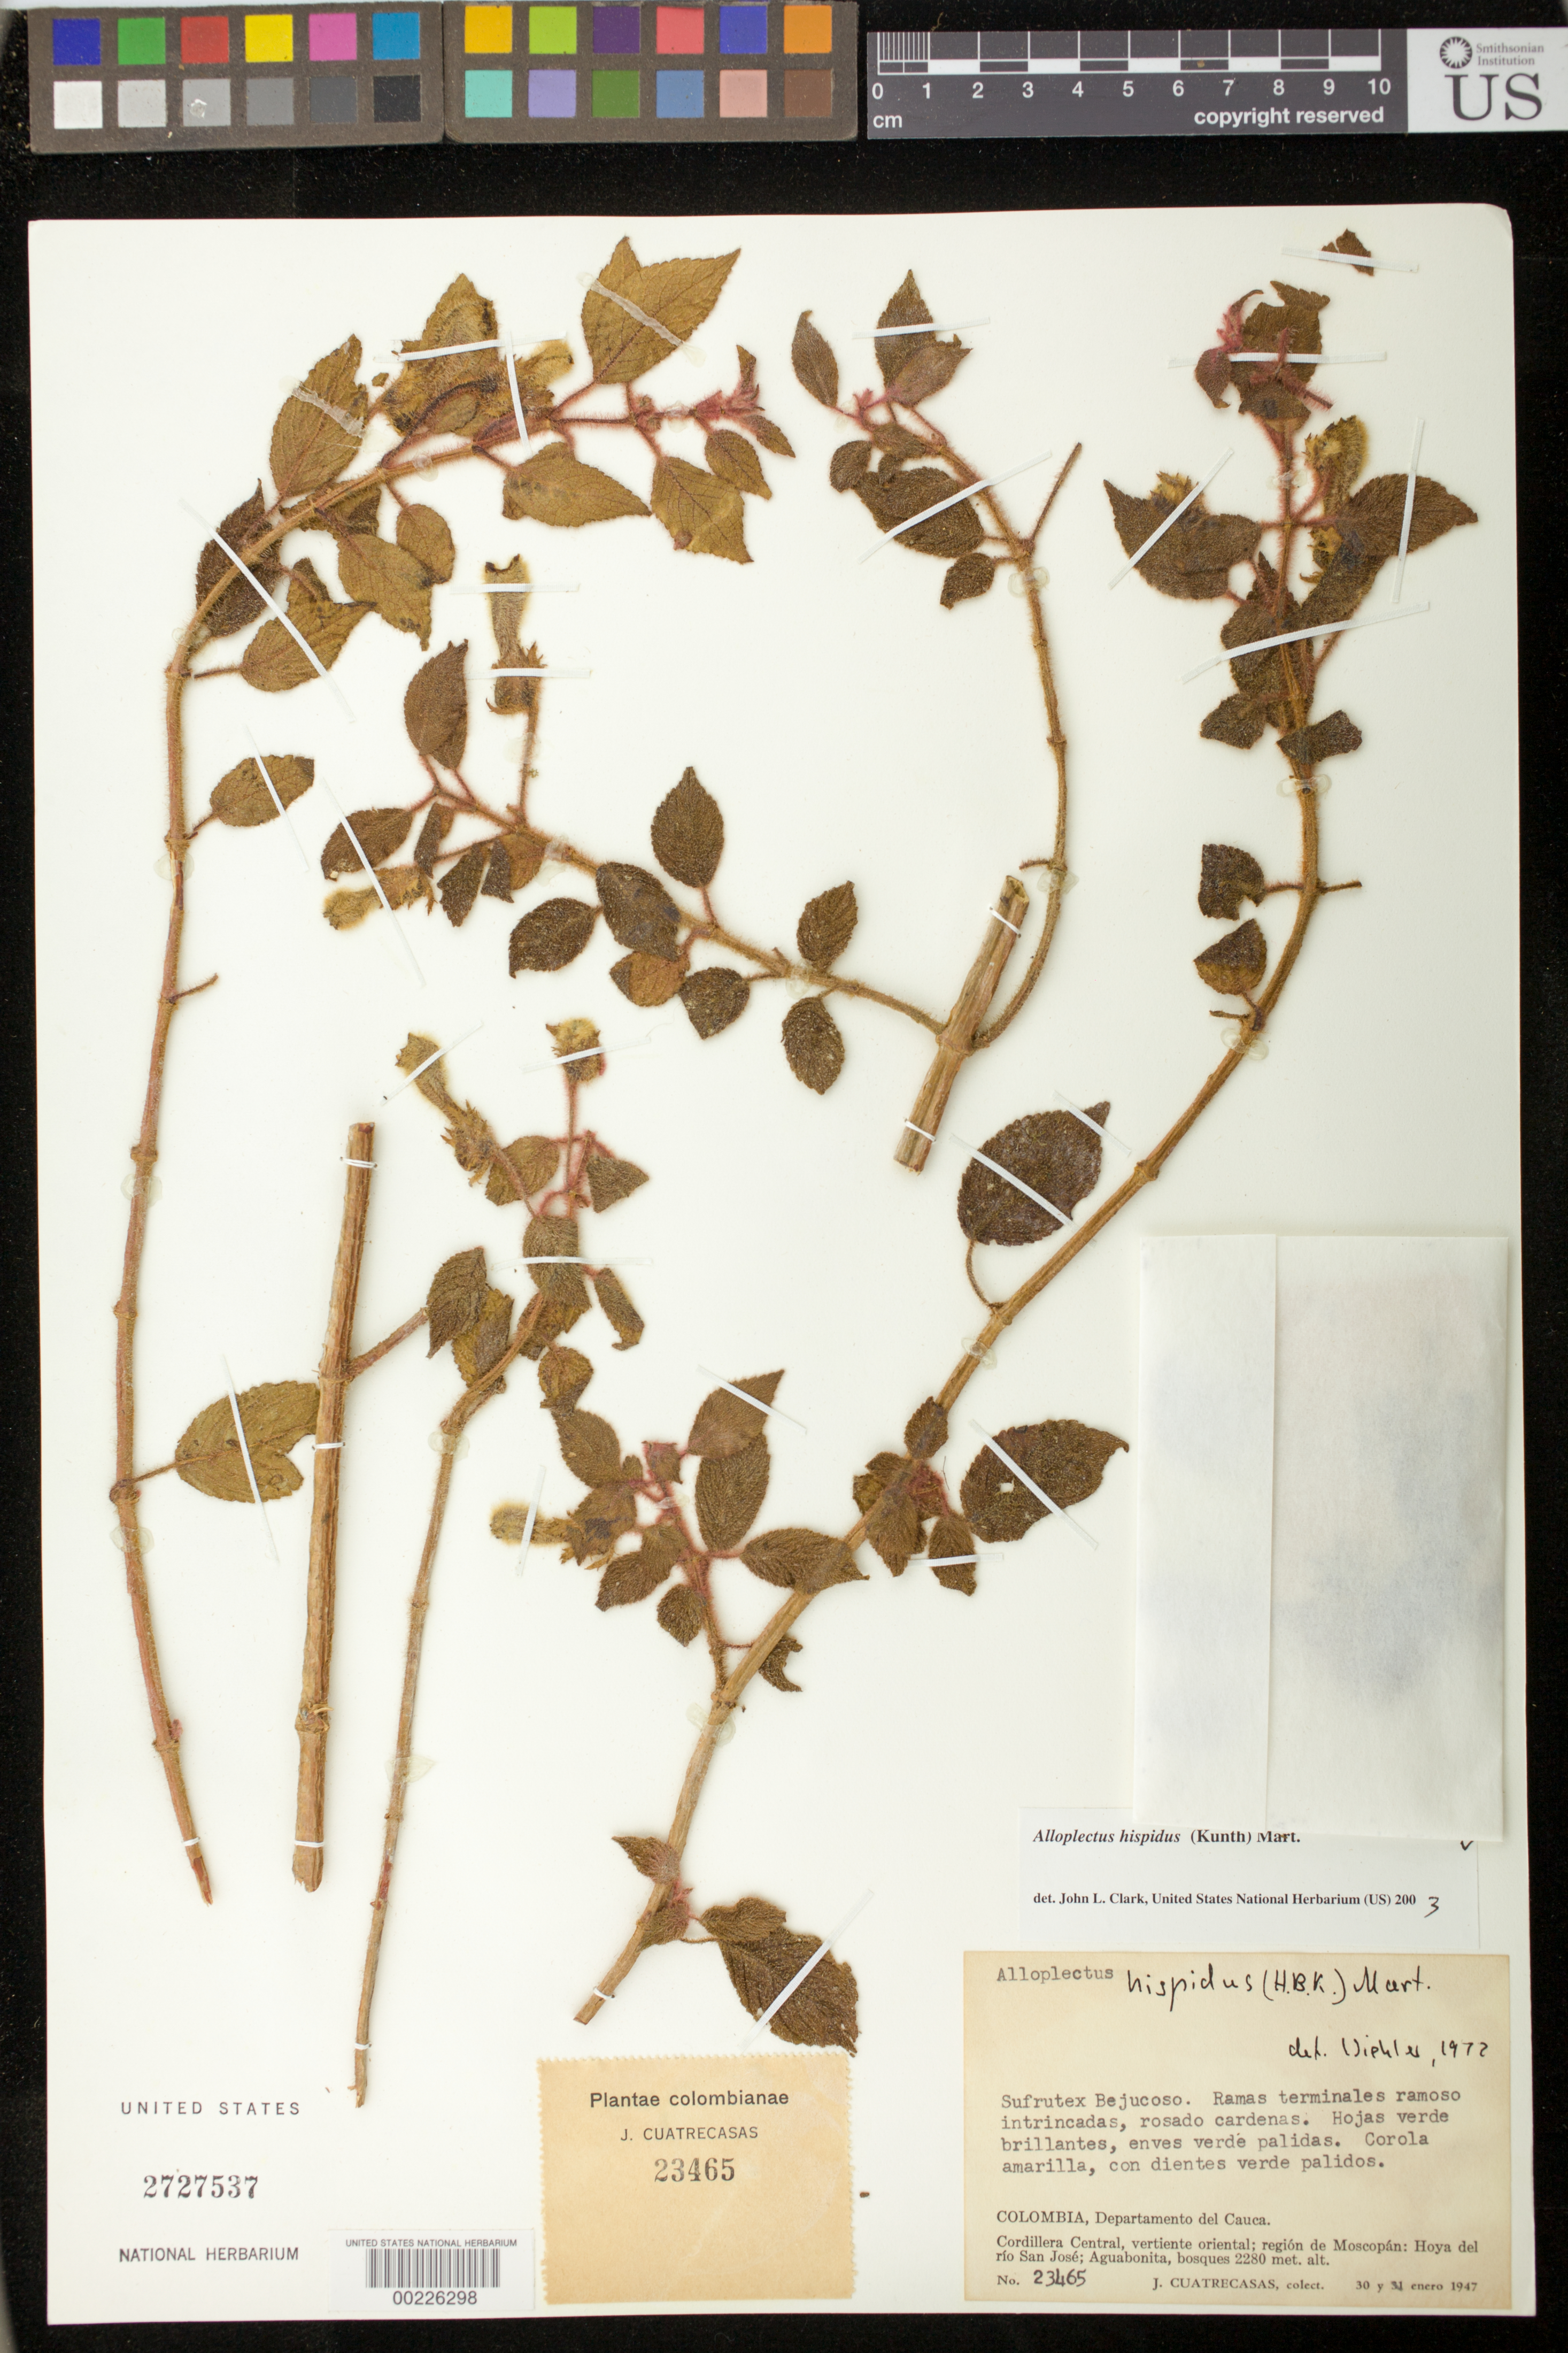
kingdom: Plantae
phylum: Tracheophyta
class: Magnoliopsida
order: Lamiales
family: Gesneriaceae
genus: Alloplectus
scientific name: Alloplectus hispidus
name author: (Kunth) Mart.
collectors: J. Cuatrecasas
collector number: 23465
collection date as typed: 30 Jan 1947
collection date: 1947-01-30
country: Colombia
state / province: Cauca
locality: Cordillera Central, eastern slope, region of Moscopan, valley of Rio San Jose, Aguabonita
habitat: Forests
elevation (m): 2280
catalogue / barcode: US 2727537